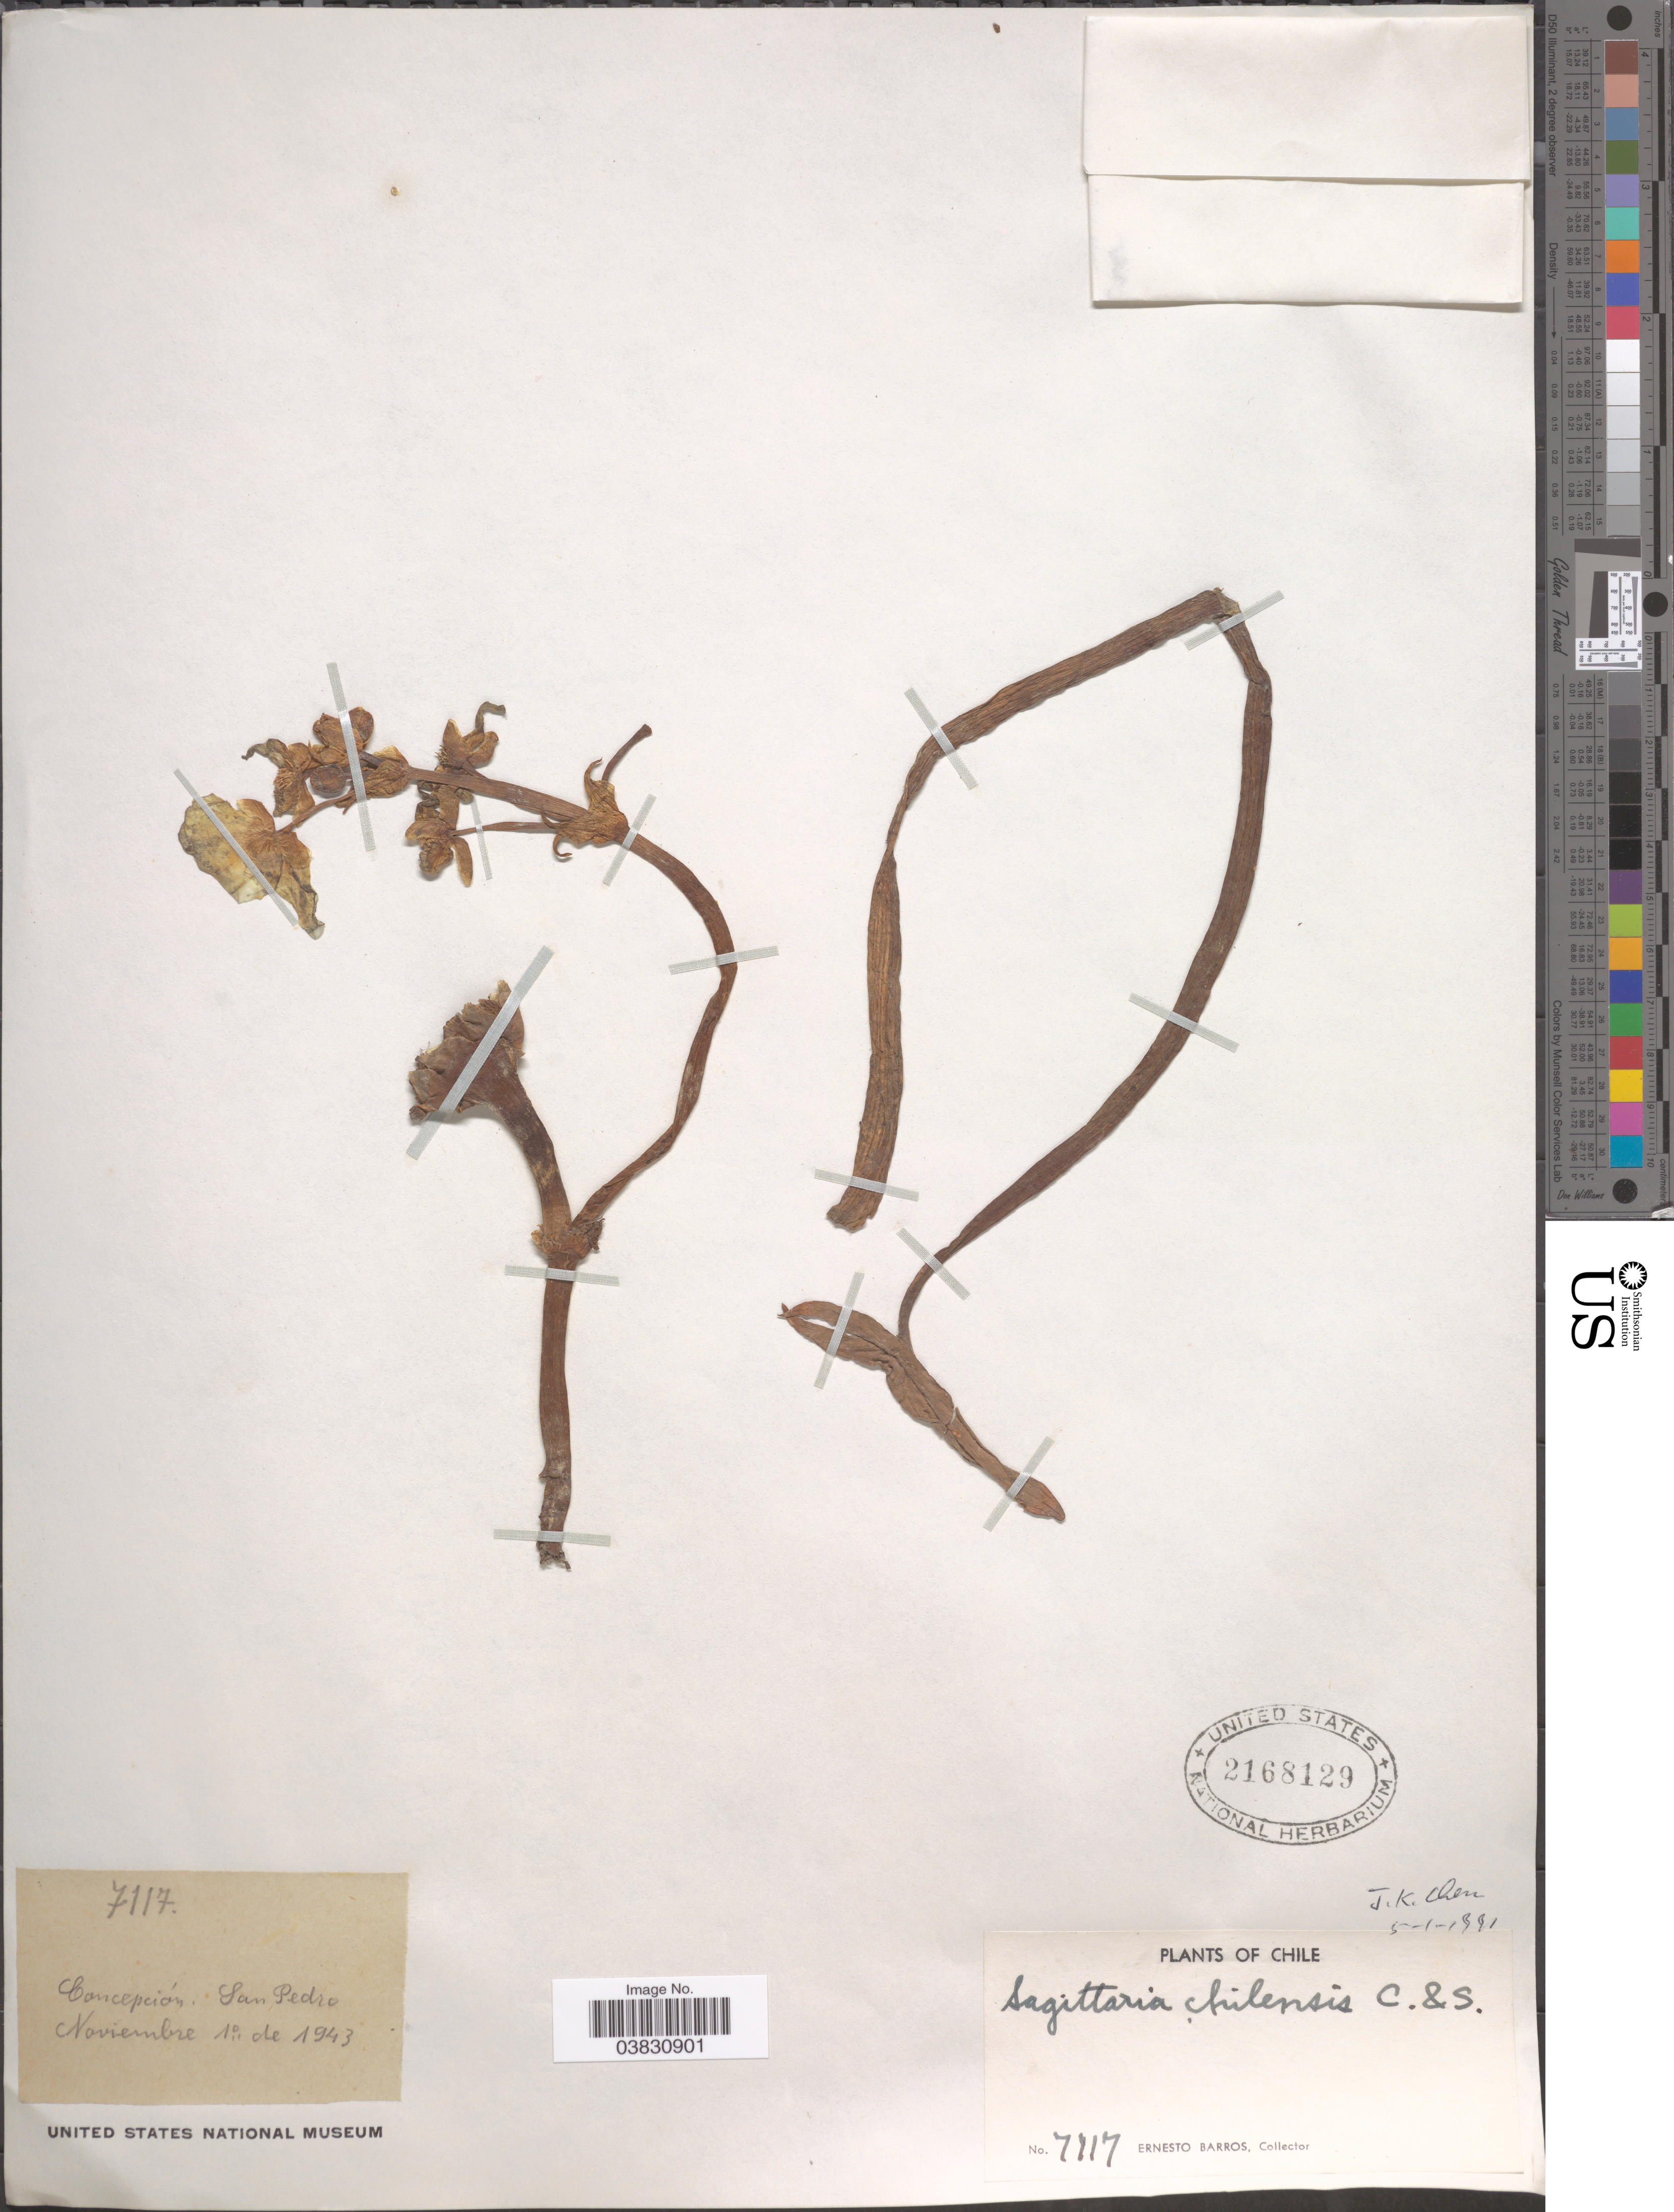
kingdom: Plantae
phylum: Tracheophyta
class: Liliopsida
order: Alismatales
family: Alismataceae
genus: Sagittaria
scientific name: Sagittaria chilensis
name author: Cham. & Schltdl.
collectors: E. Barros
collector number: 7117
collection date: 1943-11-01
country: Chile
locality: Concepción. San Pedro.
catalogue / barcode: US 2168129